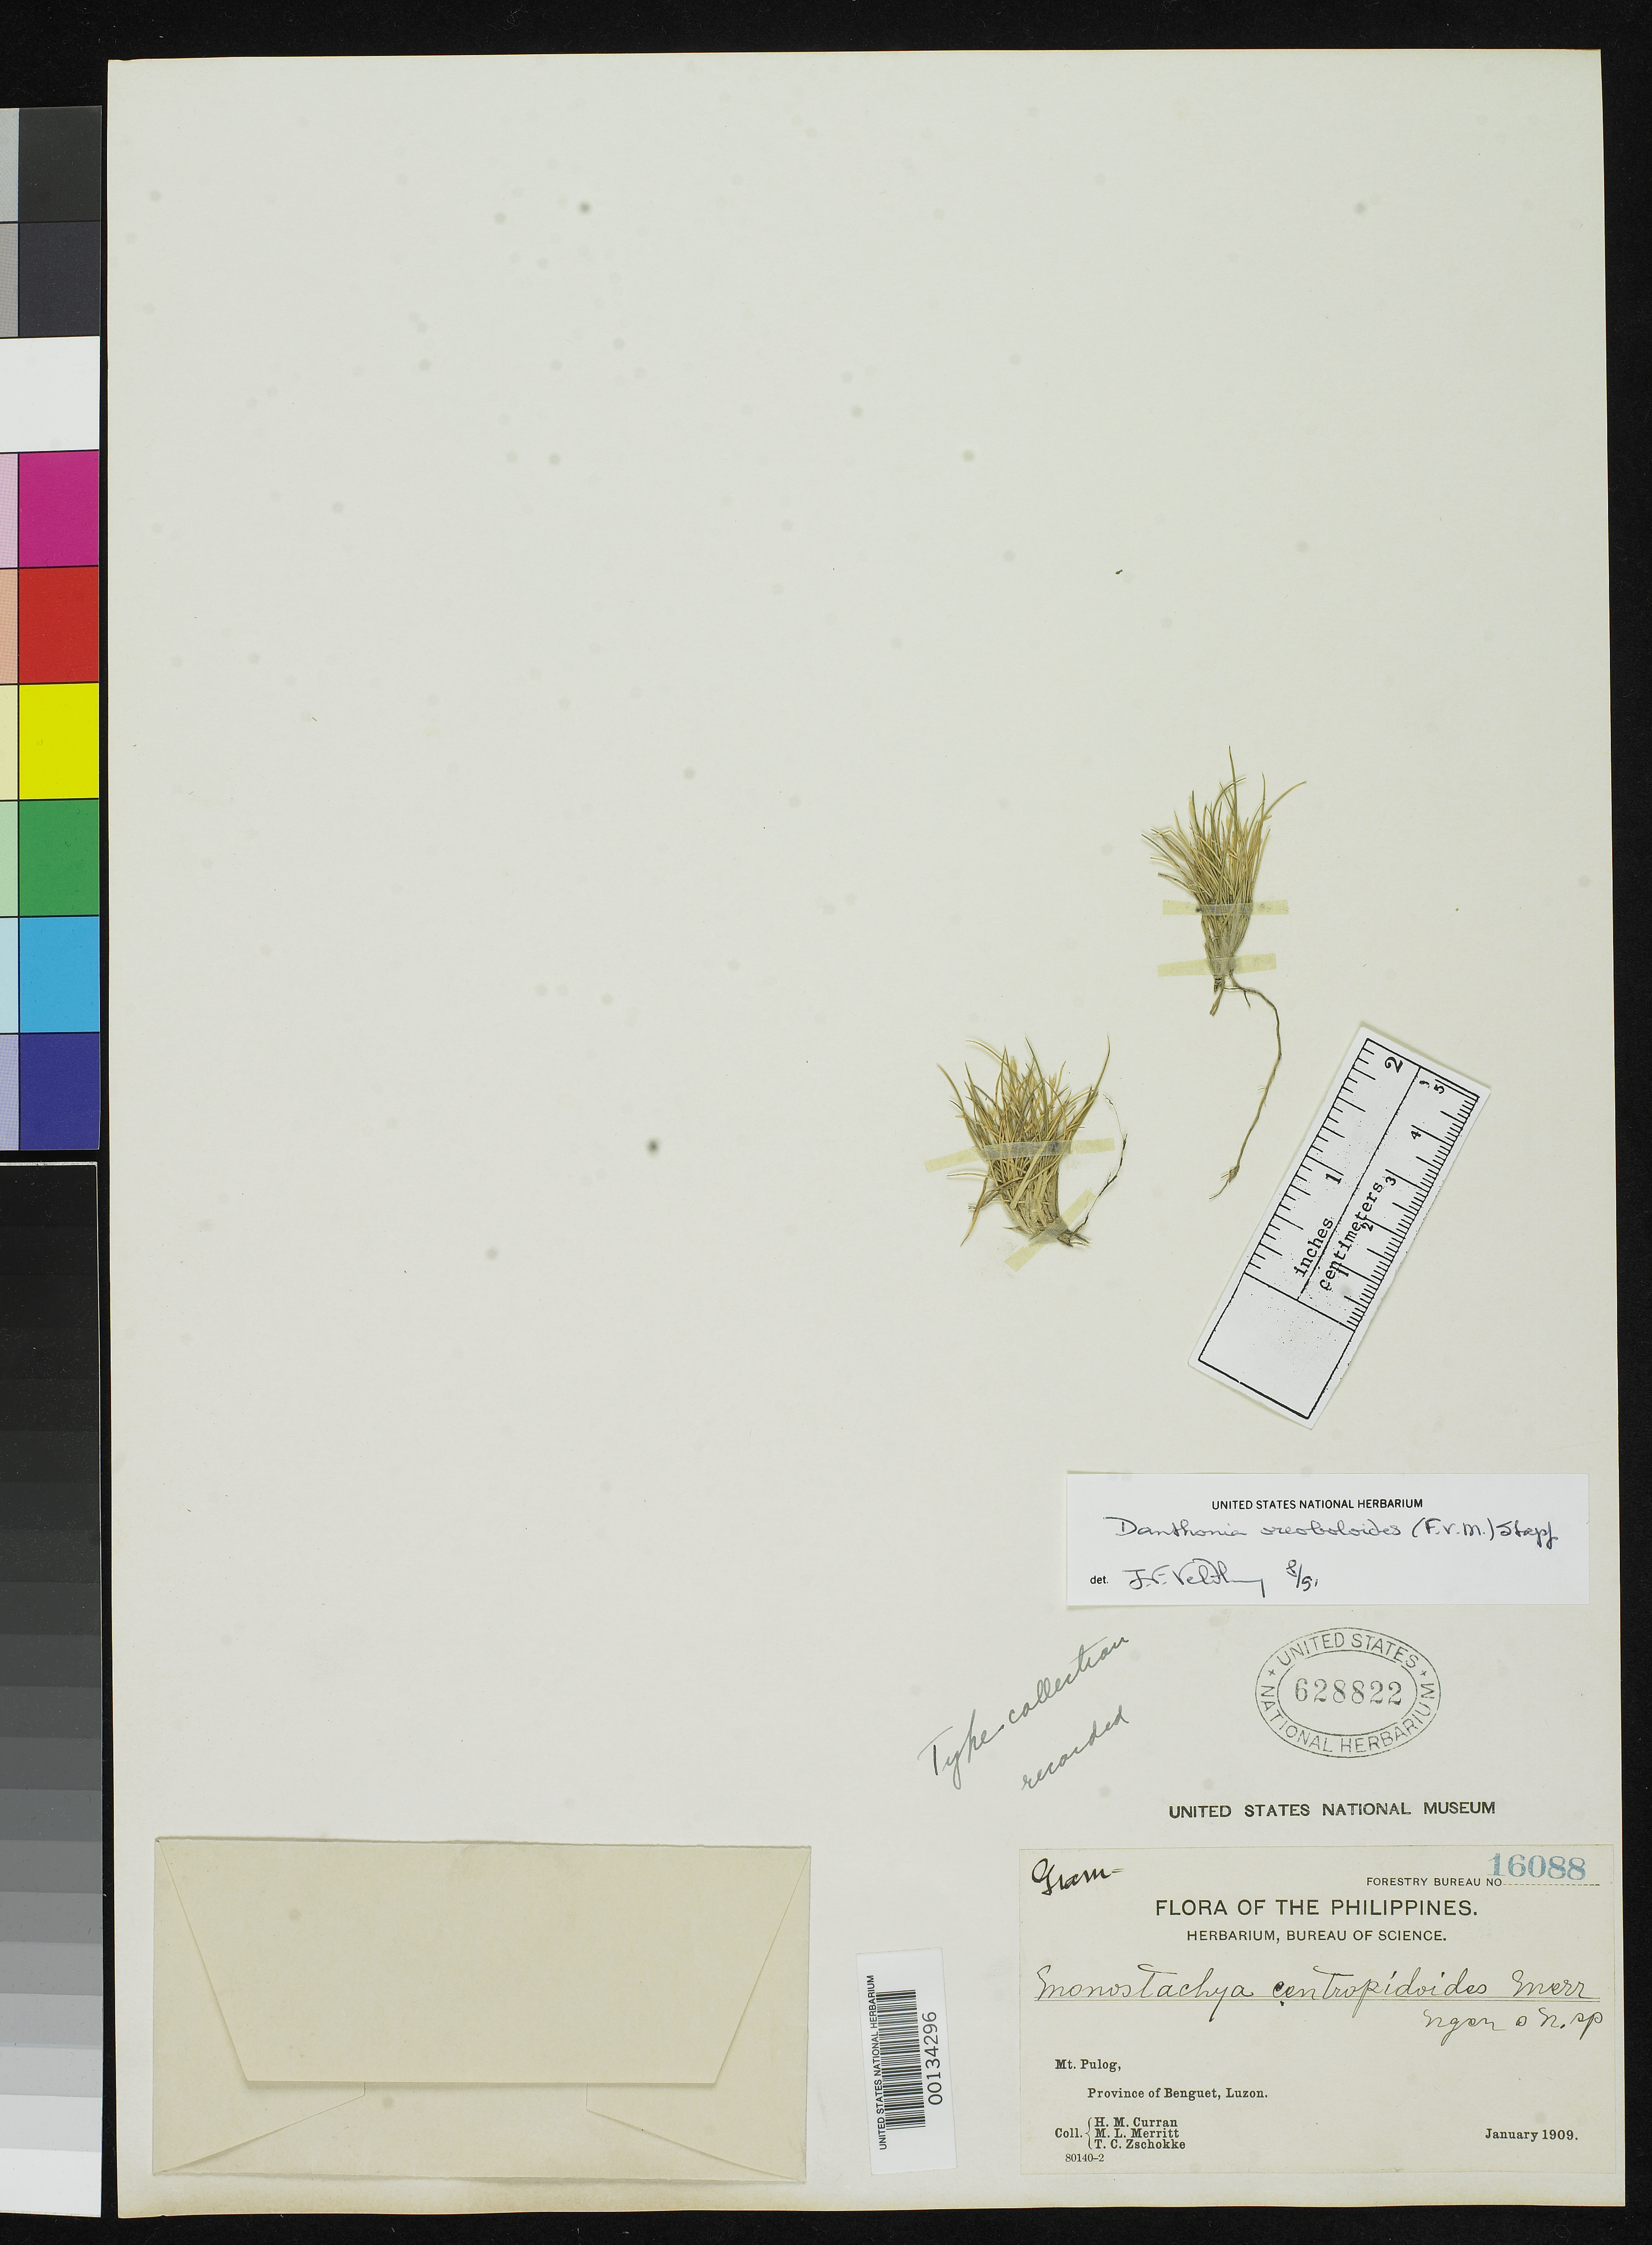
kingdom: Plantae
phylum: Tracheophyta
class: Liliopsida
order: Poales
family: Poaceae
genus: Monostachya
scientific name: Monostachya centrolepidoides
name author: Merr.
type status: Isotype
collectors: H. M. Curran, M. L. Merritt & T. C. Zschokke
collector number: For. Bur. 16088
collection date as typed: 05 Jan 1909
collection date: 1909-01-05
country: Philippines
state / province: Cordillera (Administrative Region)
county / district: Benguet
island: Luzon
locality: Mt. Pulog.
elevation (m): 2800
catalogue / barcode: US 628822